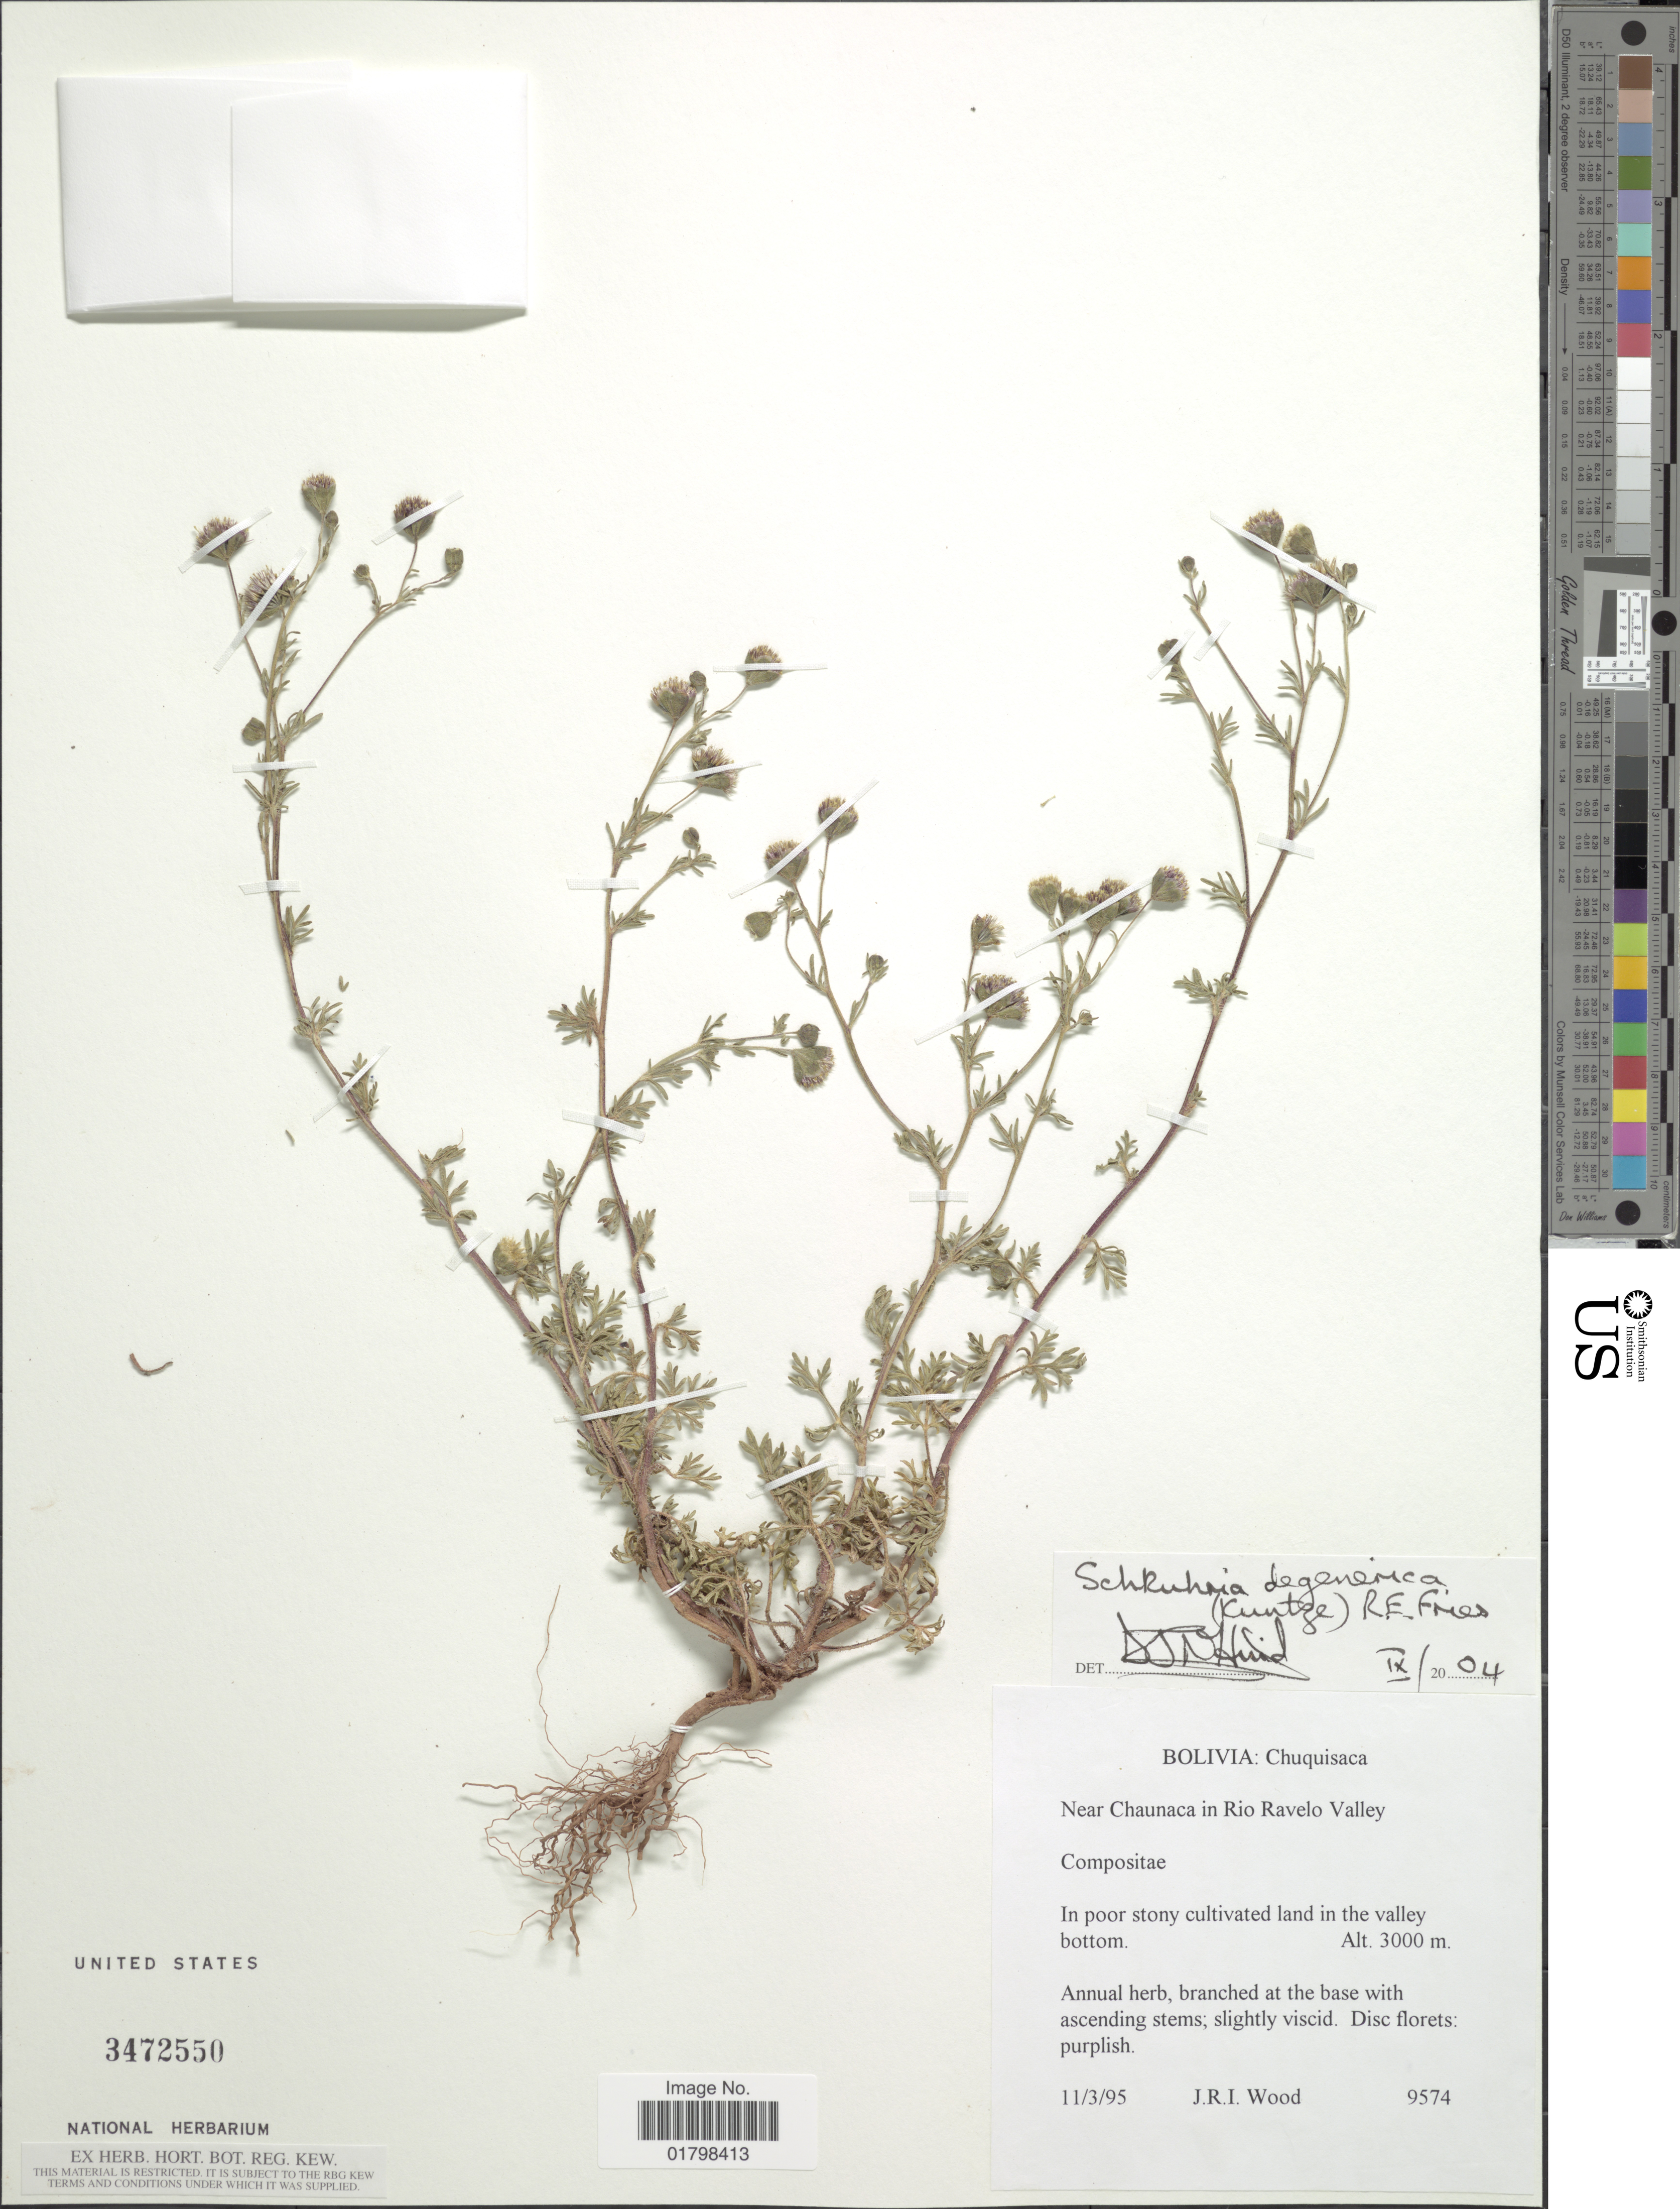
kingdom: Plantae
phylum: Tracheophyta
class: Magnoliopsida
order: Asterales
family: Asteraceae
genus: Schkuhria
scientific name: Schkuhria degenerica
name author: (Kuntze) R.E. Fr.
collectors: J. R. I. Wood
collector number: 9574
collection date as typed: Transcribed d/m/y: 11/3/95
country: Bolivia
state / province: Chuquisaca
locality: Near Chaunaca in Rio Ravelo Valley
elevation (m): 3000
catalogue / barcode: US 3472550